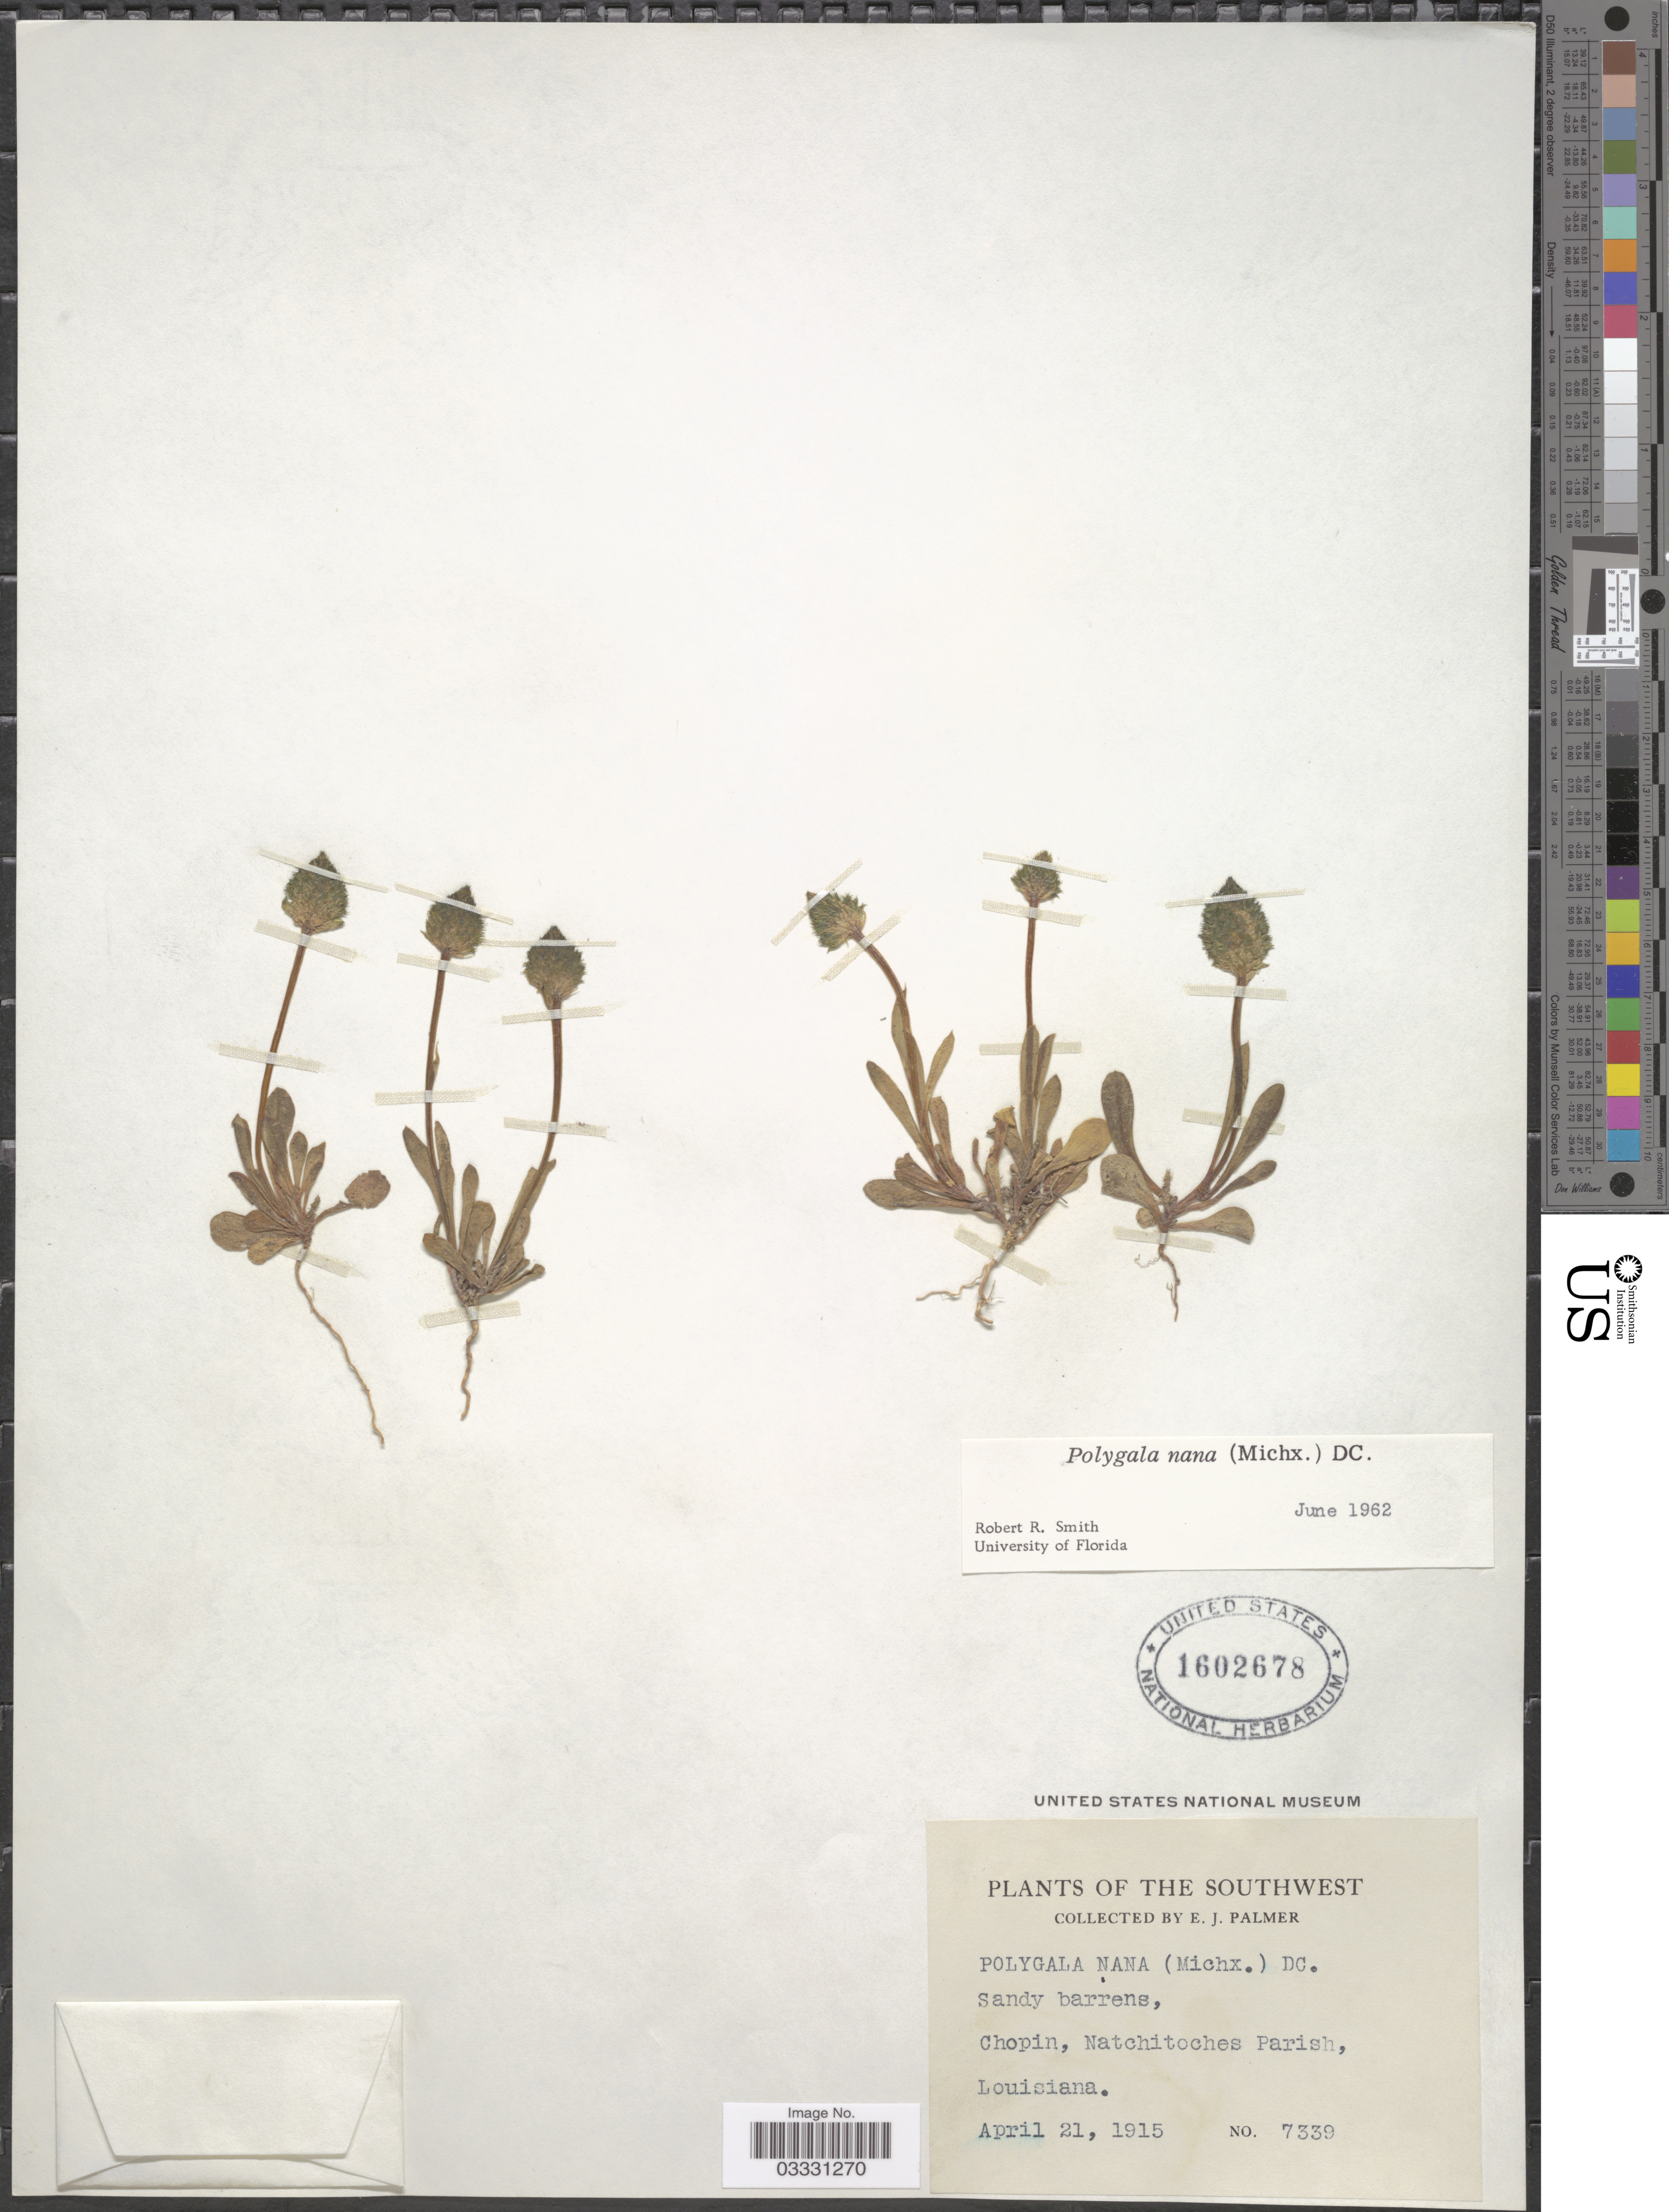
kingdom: Plantae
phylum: Tracheophyta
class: Magnoliopsida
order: Fabales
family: Polygalaceae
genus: Polygala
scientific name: Polygala nana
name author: (Michx.) DC.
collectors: E. J. Palmer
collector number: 7339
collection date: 1915-04-21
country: United States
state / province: Louisiana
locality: The Southwest. Chopin, Natchitoches Parish.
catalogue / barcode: US 1602678